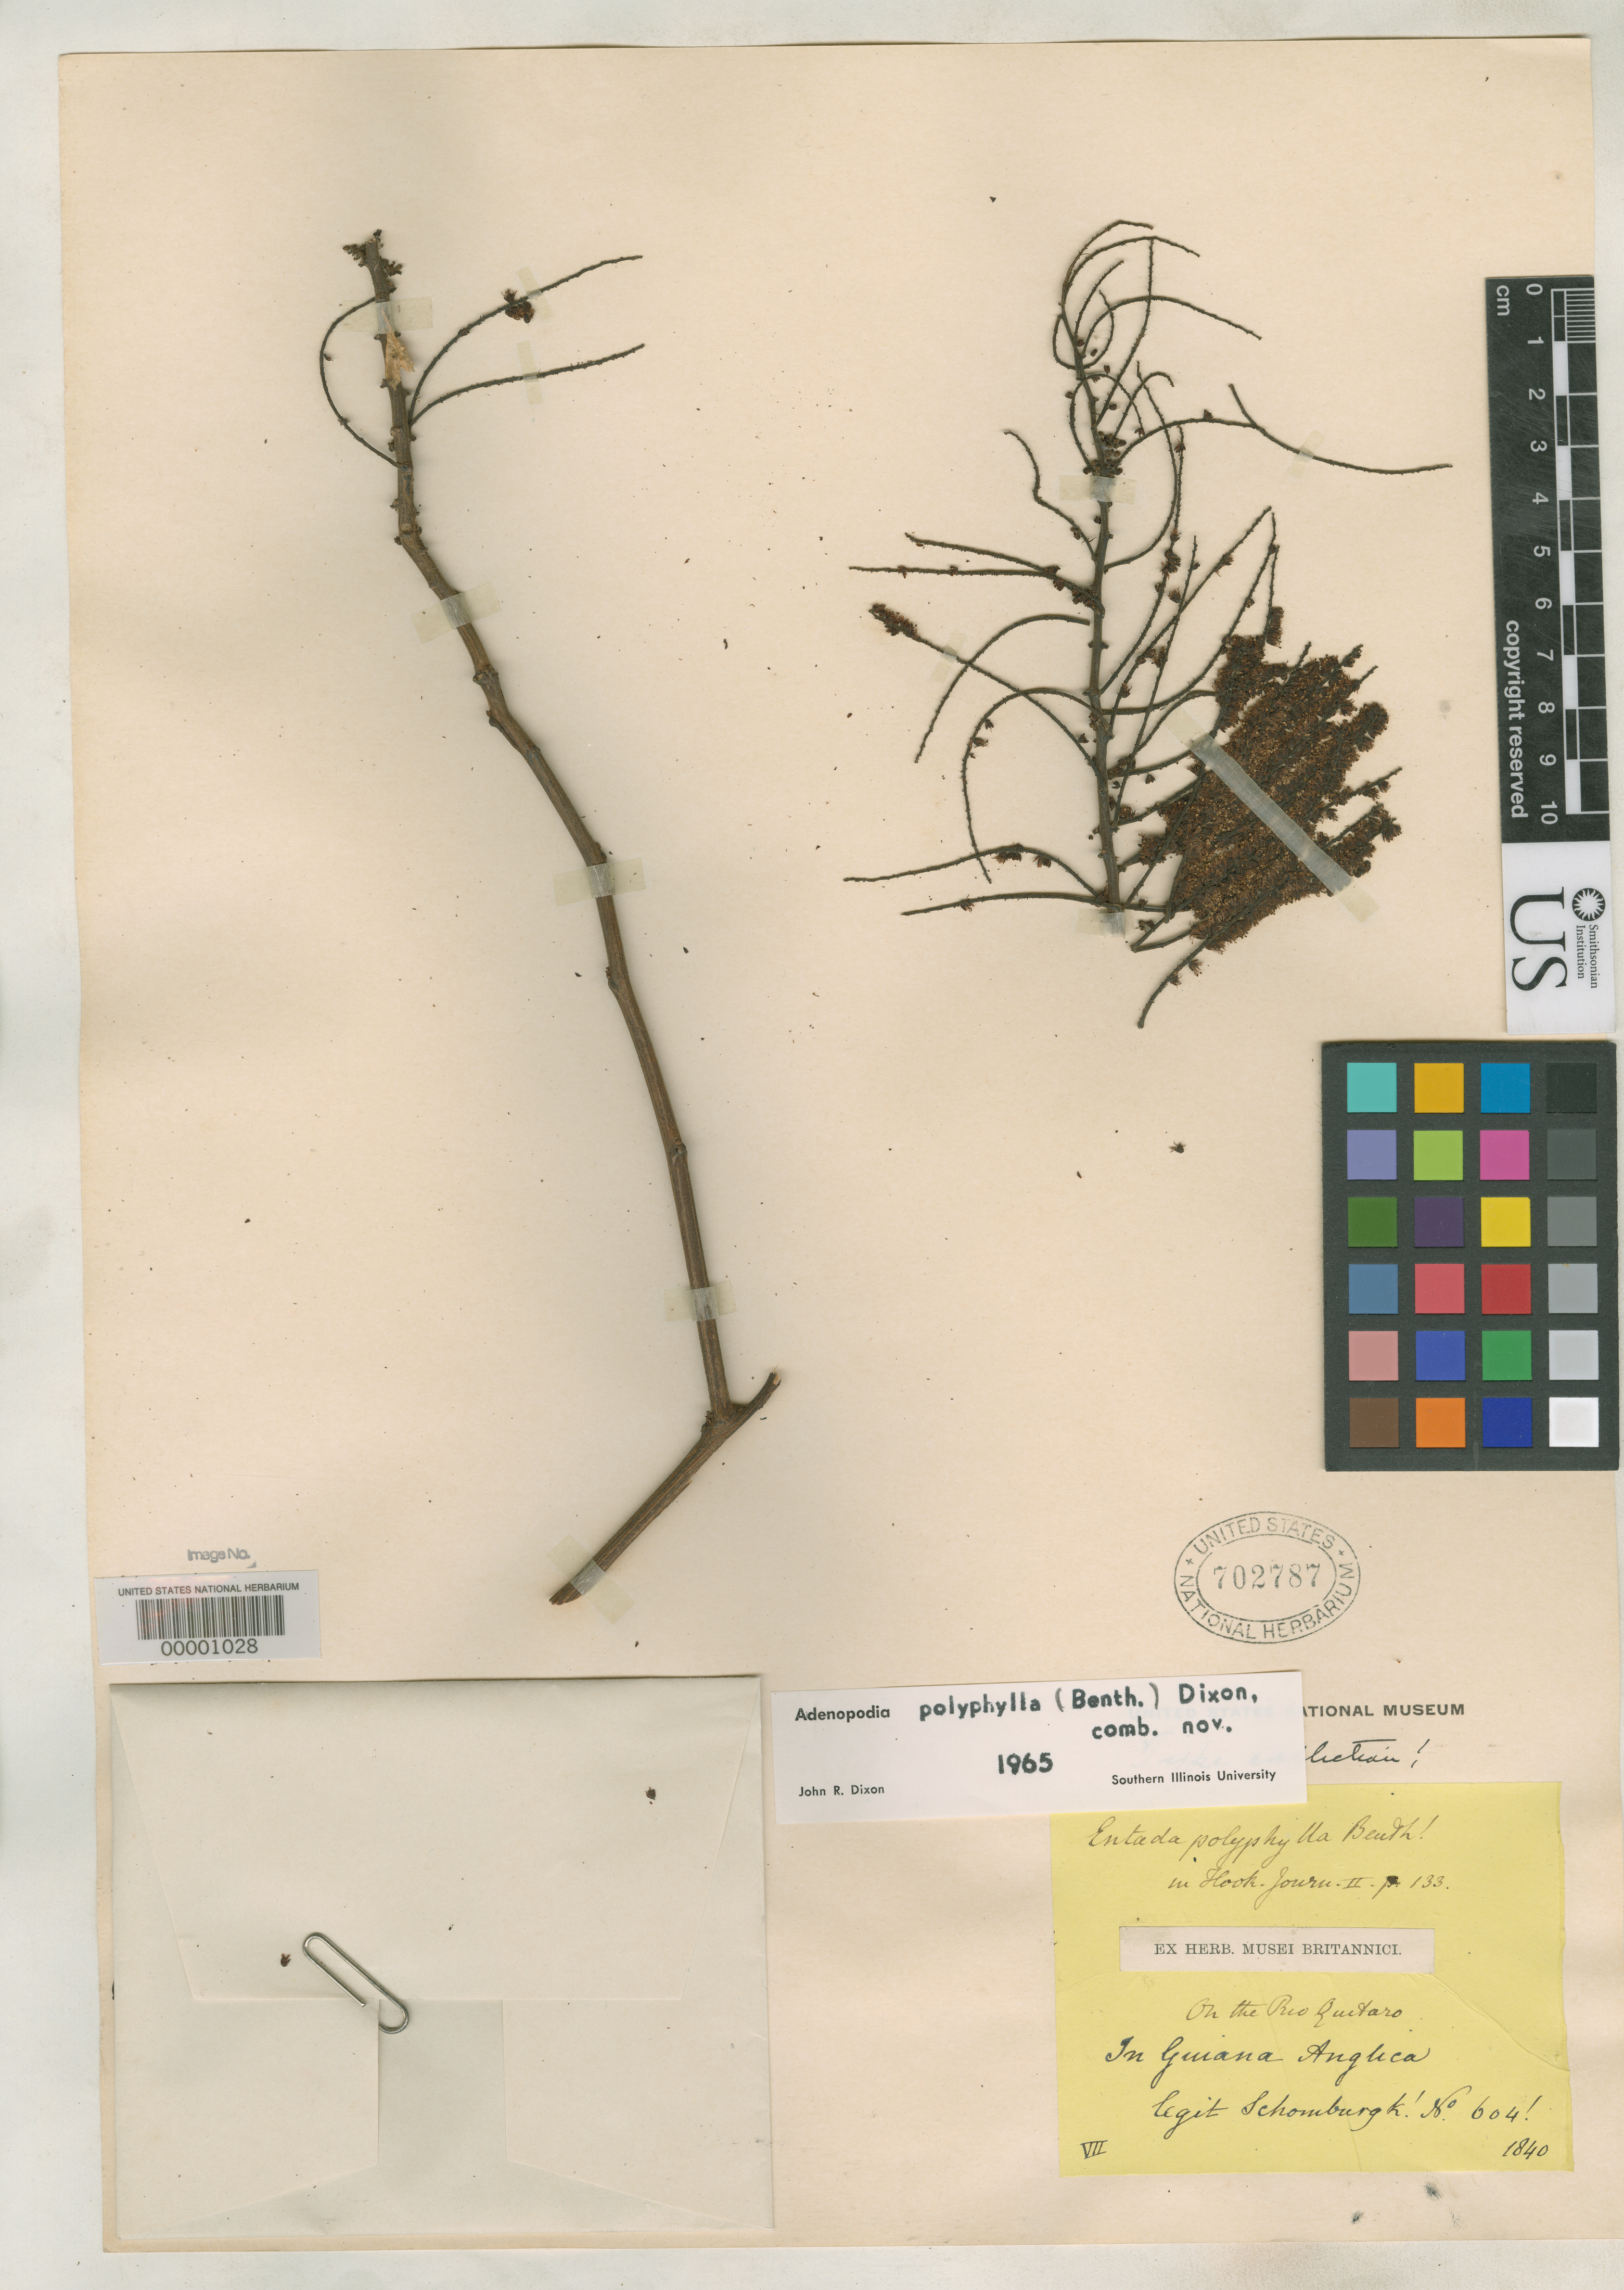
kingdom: Plantae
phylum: Tracheophyta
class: Magnoliopsida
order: Fabales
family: Fabaceae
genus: Entada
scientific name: Entada polyphylla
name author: Benth.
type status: Isotype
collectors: R. H. Schomburgk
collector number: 604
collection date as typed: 1840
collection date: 1840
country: Guyana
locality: Rio Quitaro.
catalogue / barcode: US 702787